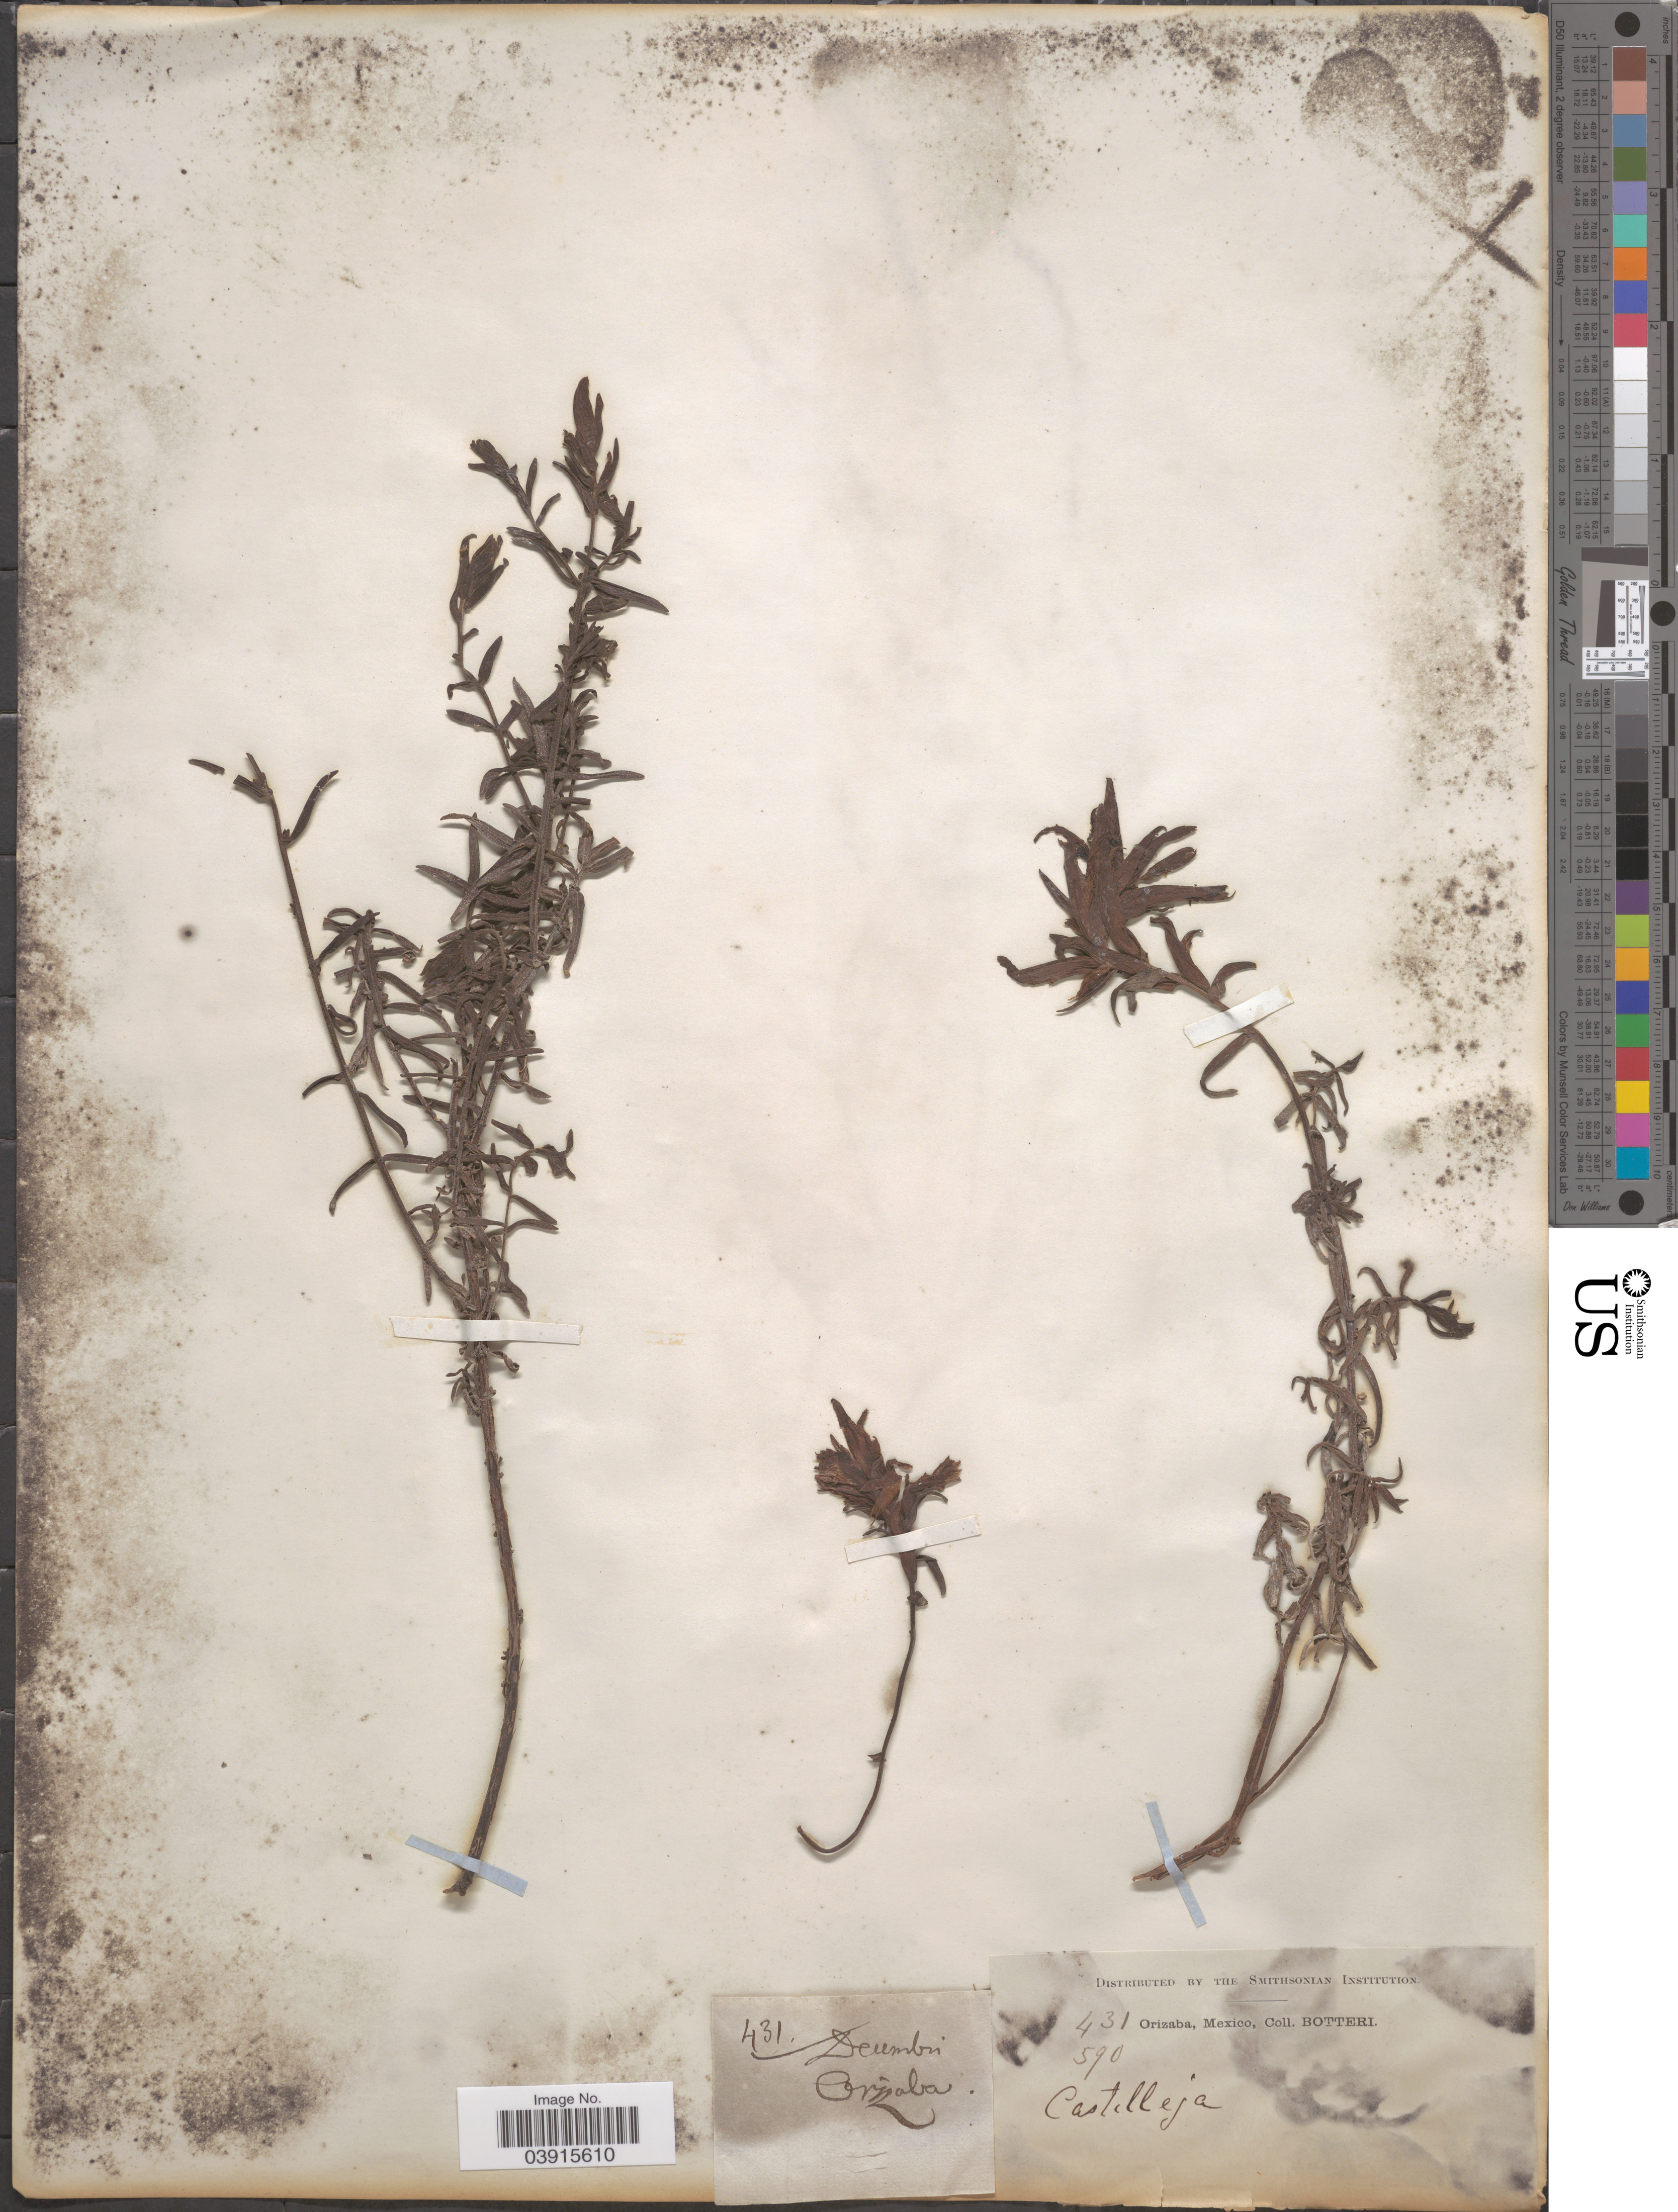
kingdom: Plantae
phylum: Tracheophyta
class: Magnoliopsida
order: Lamiales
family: Orobanchaceae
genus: Castilleja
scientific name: Castilleja tenuiflora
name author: Benth.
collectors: -. Botteri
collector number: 431/590?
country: Mexico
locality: Orizaba.